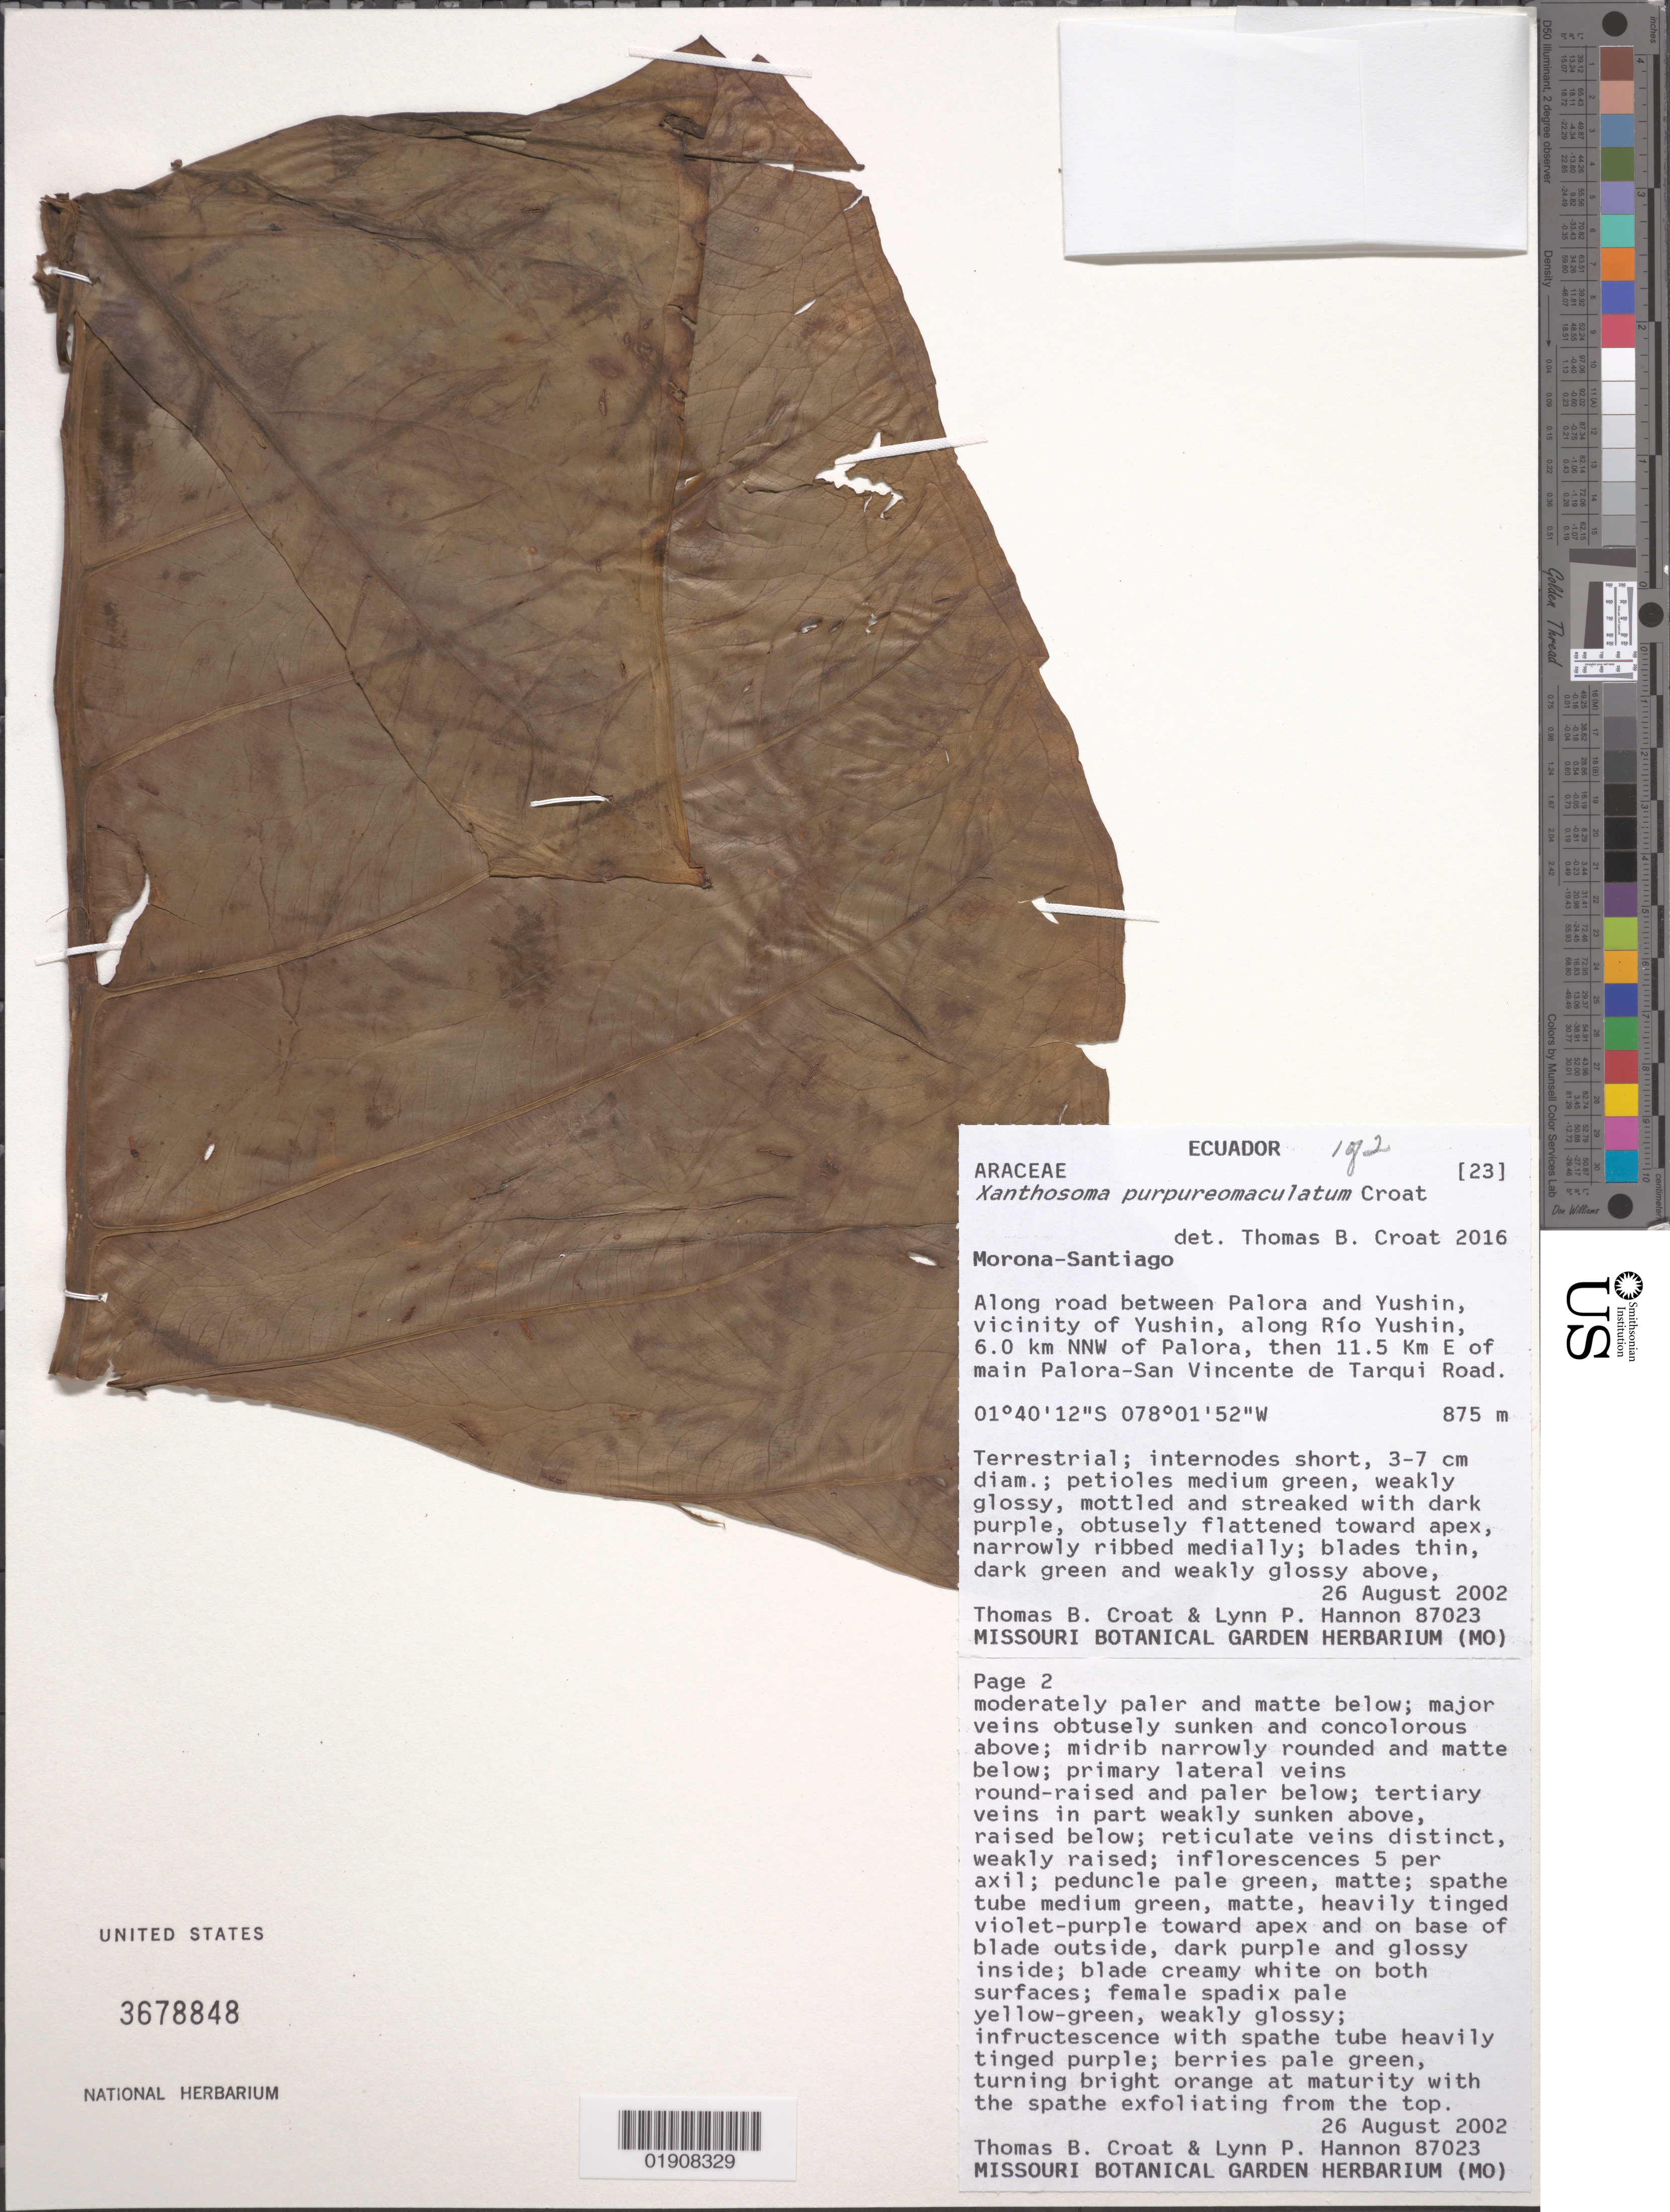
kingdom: Plantae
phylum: Tracheophyta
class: Liliopsida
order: Alismatales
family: Araceae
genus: Xanthosoma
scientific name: Xanthosoma purpureomaculatum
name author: Croat & L.P. Hannon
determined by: Croat, Thomas B., Missouri Botanical Garden (MO)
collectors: L. Hannon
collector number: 87023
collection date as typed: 26 August 2002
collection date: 2002-08-26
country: Ecuador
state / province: Morona-Santiago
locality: Along road between Palora and Yushin, vicinity of Yushin, along Rio Yushin, 6.0 km NNW of Palora, then 11.5 km E of main Palora-San Vincente de Tarqui Road.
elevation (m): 875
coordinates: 1 40 12 S, 78 01 52 W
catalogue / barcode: US 3678848